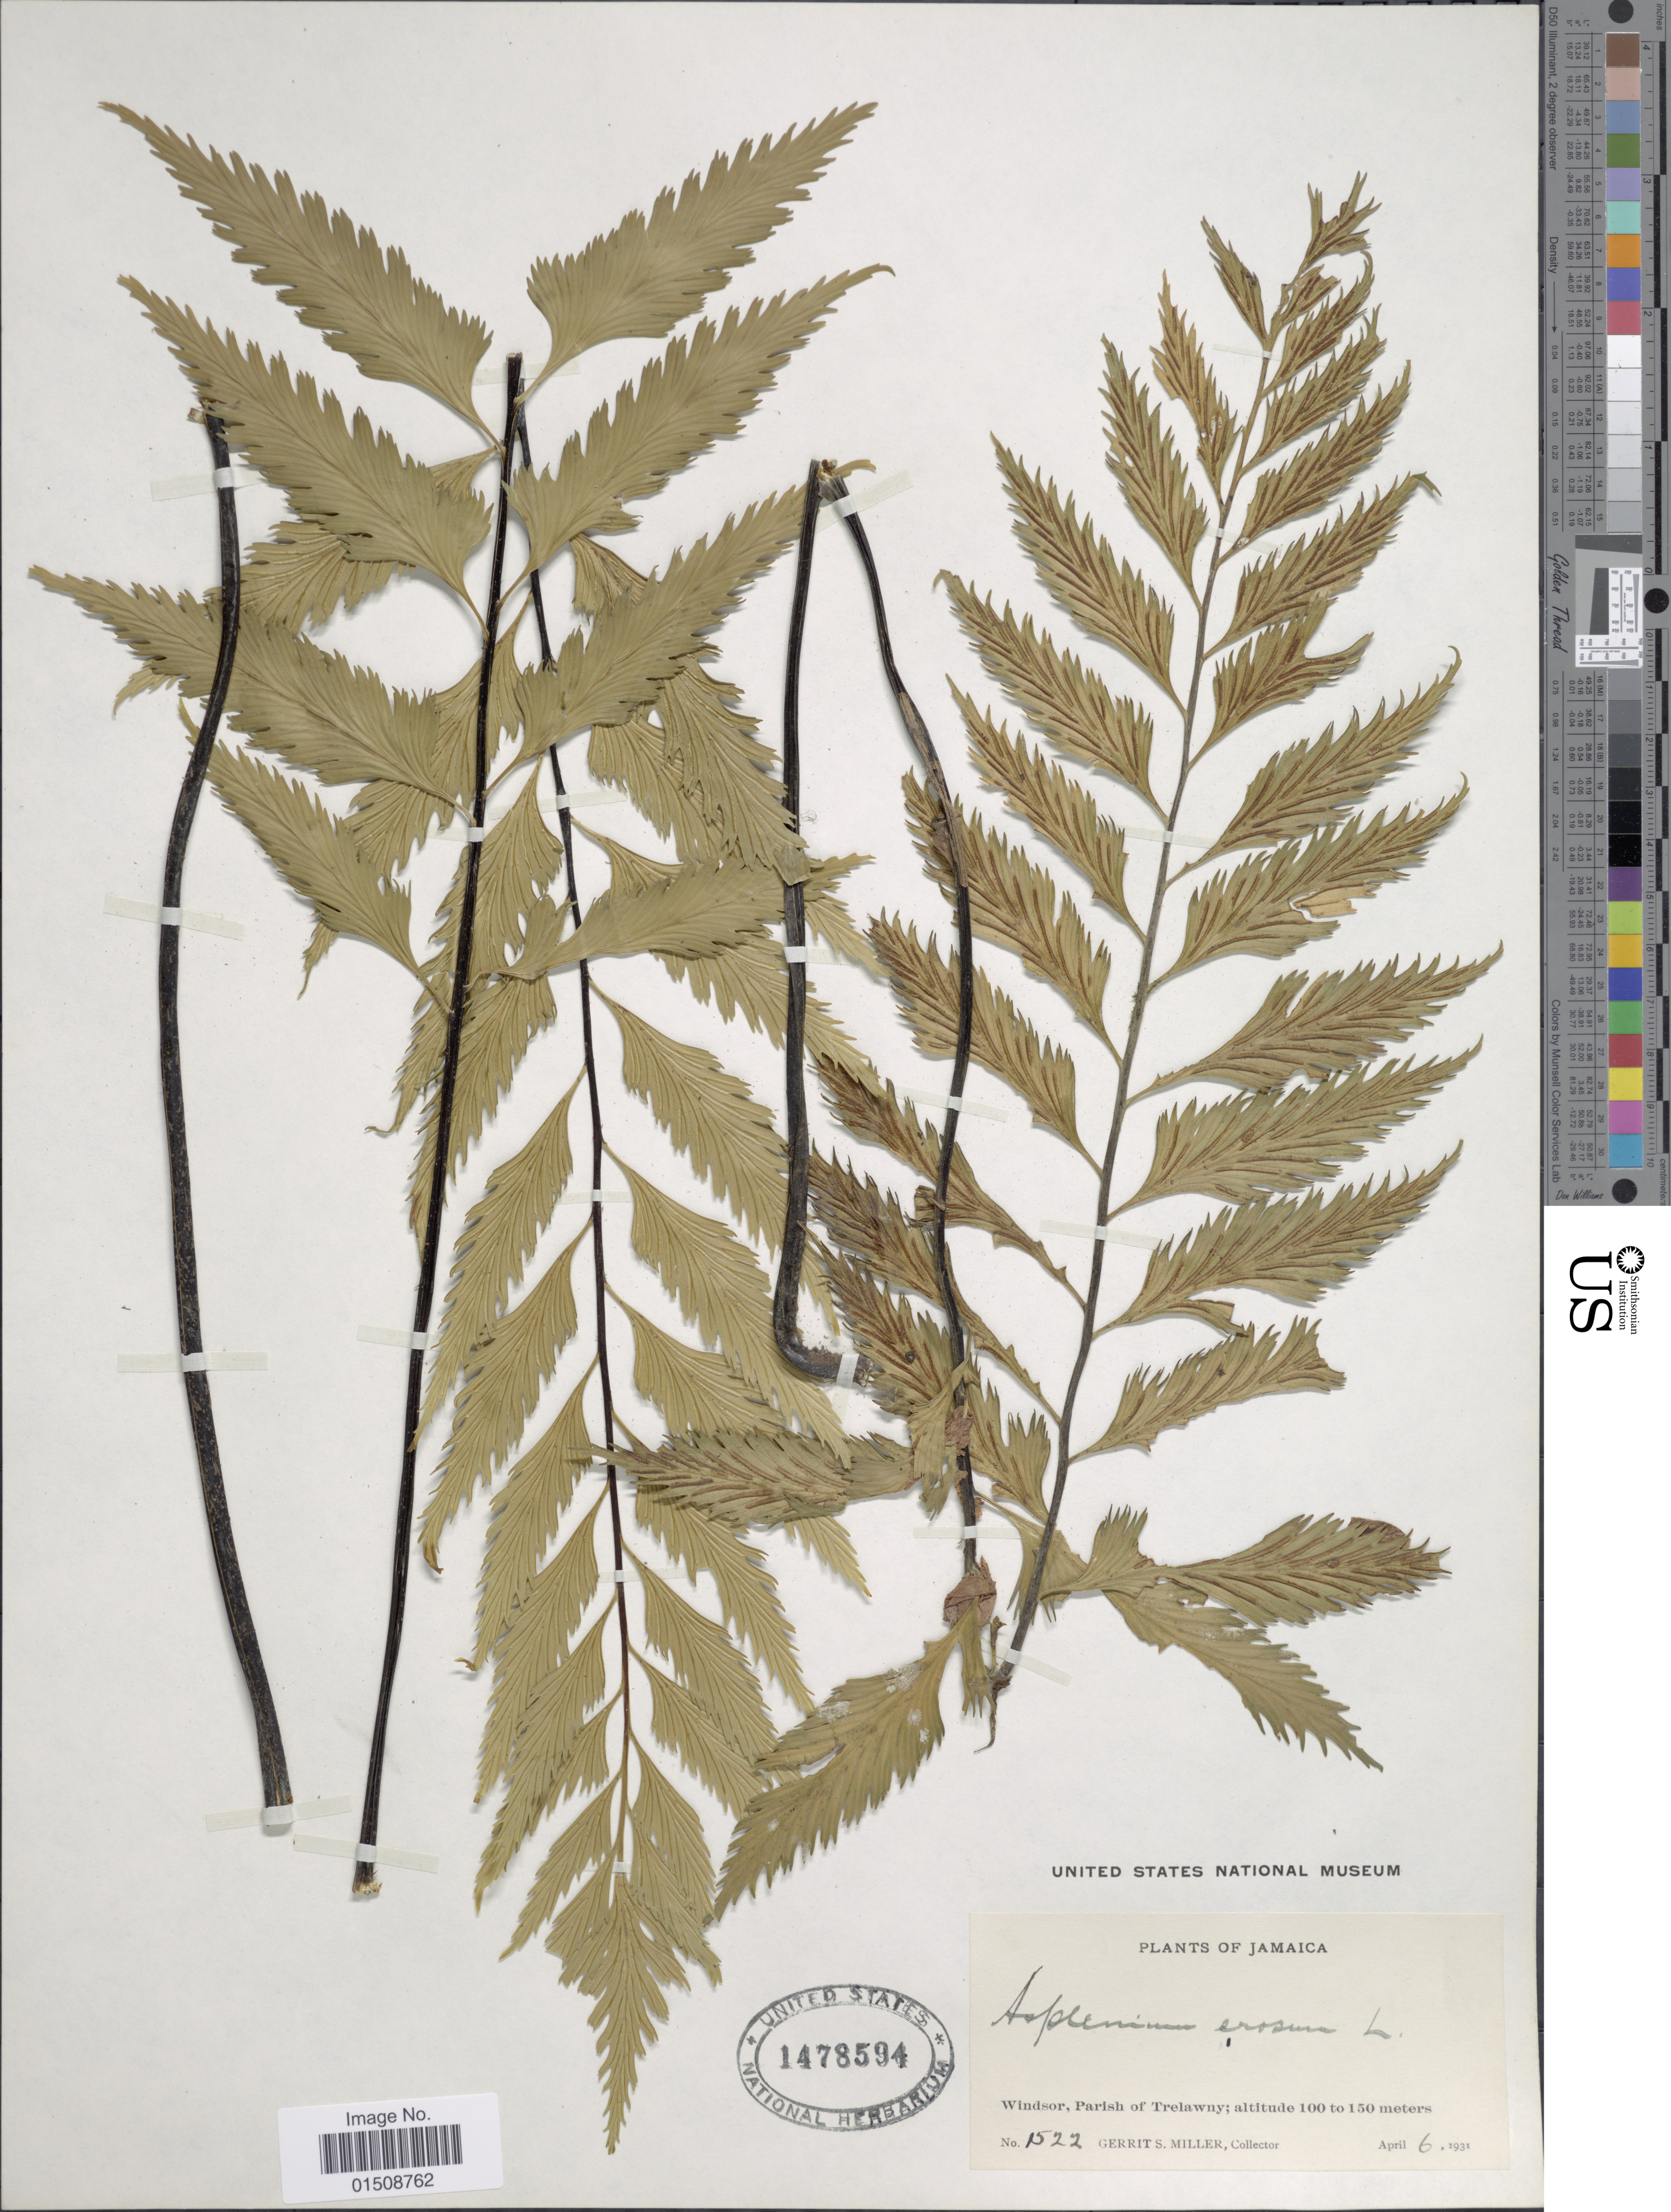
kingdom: Plantae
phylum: Tracheophyta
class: Polypodiopsida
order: Polypodiales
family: Aspleniaceae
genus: Asplenium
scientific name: Asplenium duale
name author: Jenman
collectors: G. S. Miller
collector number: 1522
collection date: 1931-04-06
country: Jamaica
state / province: Trelawny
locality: Windsor, Parish of Trelawny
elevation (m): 100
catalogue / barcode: US 1478594